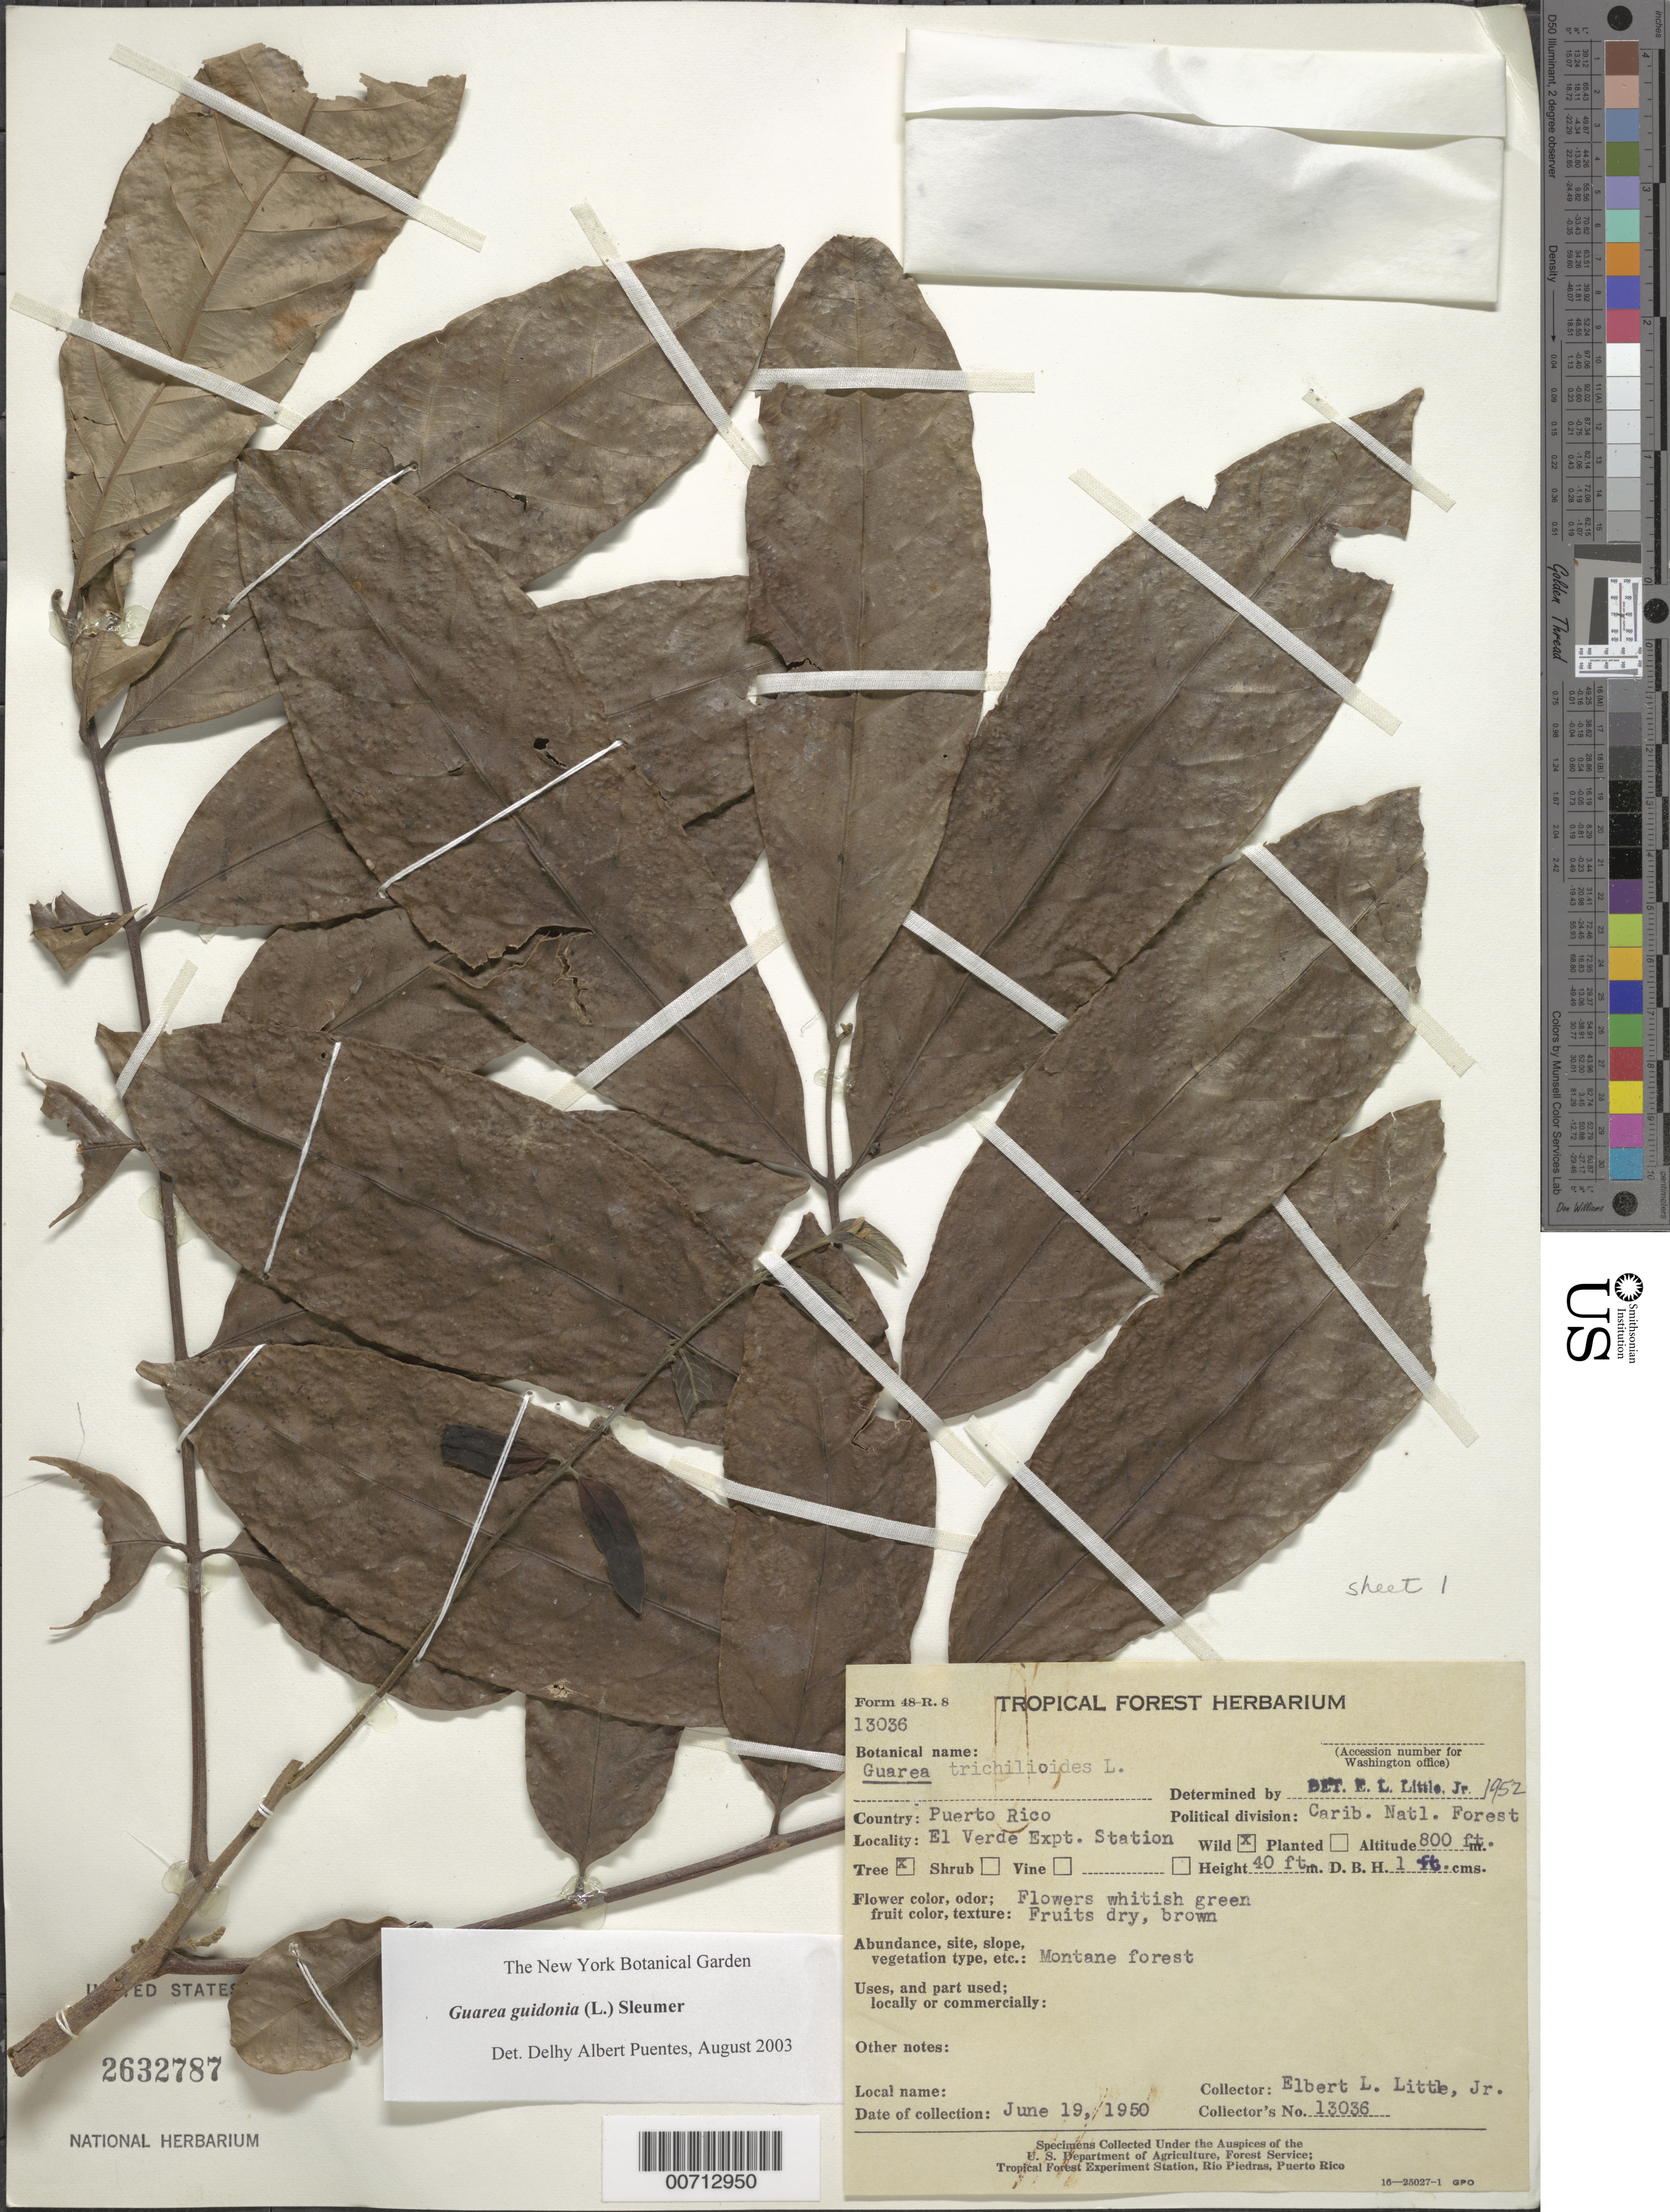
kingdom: Plantae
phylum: Tracheophyta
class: Magnoliopsida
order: Sapindales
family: Meliaceae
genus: Guarea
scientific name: Guarea trichilioides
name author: L.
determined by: Little, Elbert L., Jr., (FSSR), United States Department of Agriculture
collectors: E. L. Little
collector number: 13036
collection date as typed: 19 Jun 1950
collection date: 1950-06-19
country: Puerto Rico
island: Greater Antilles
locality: El Verde Exp. Station, Carib. Natl. Forest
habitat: Montane forest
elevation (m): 244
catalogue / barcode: US 2632787